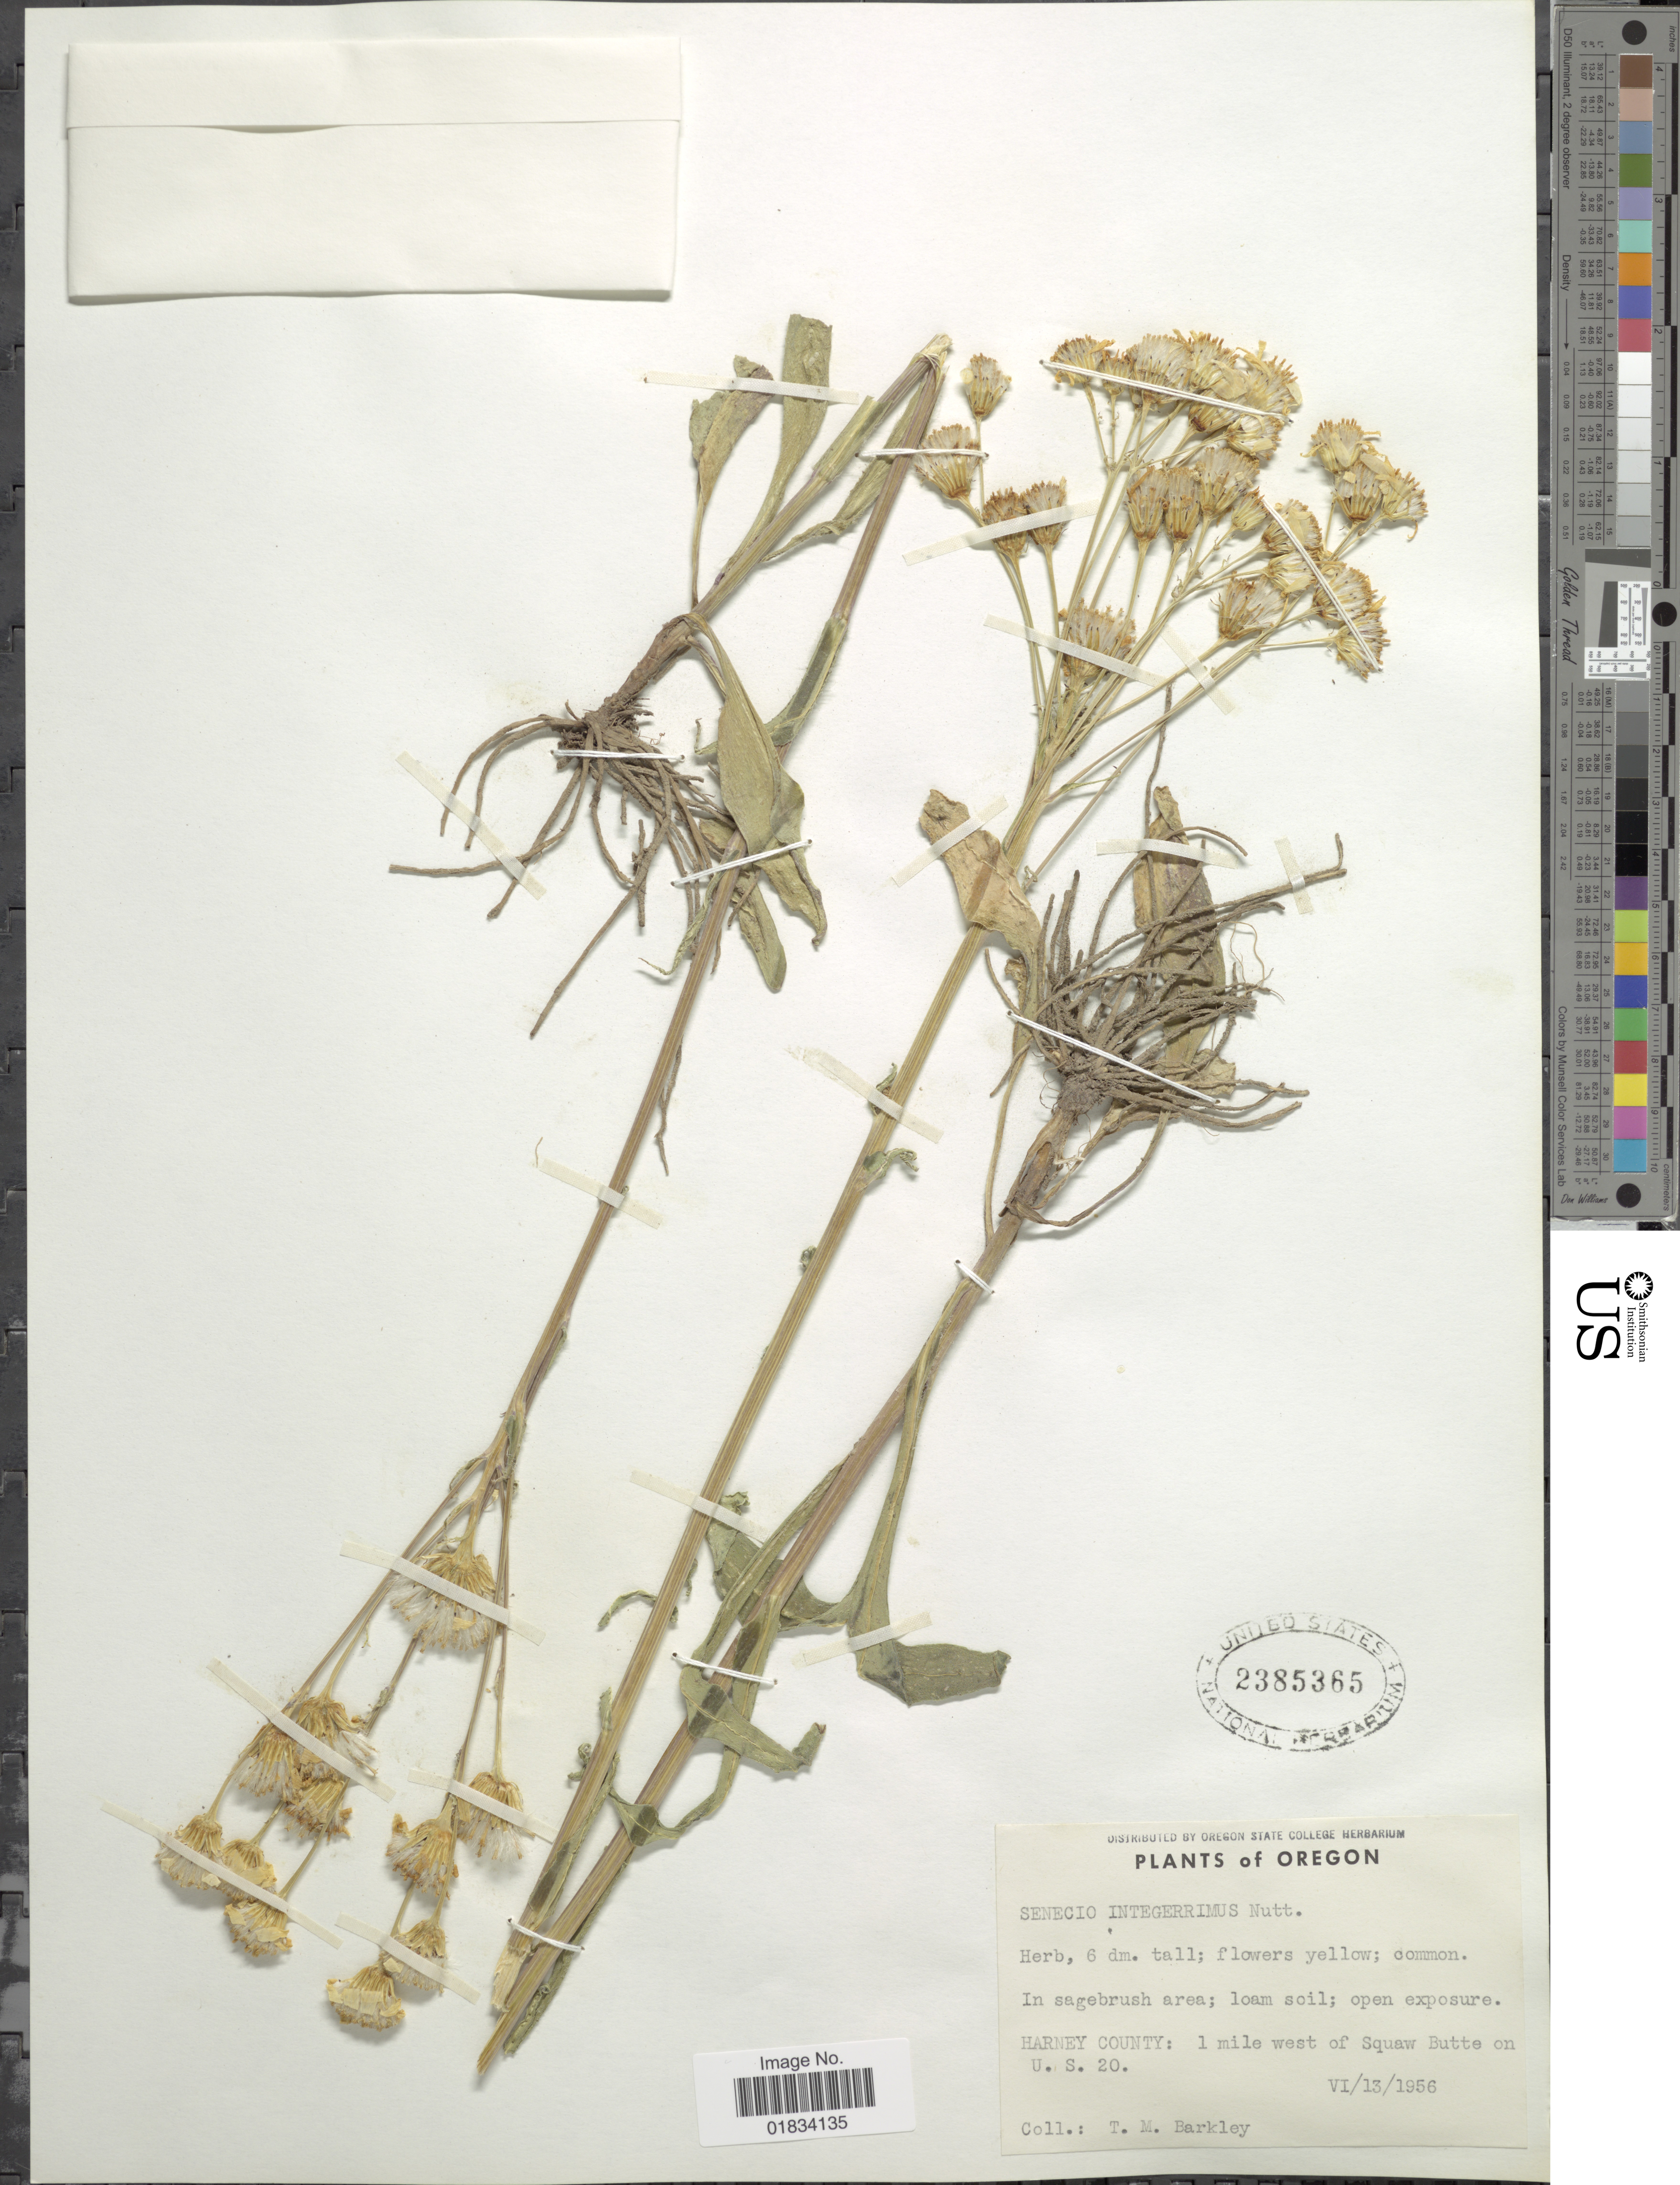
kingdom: Plantae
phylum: Tracheophyta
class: Magnoliopsida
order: Asterales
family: Asteraceae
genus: Senecio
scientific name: Senecio integerrimus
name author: Nutt.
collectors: T. M. Barkley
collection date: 1956-06-13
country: United States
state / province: Oregon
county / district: Harney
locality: Harney County: 1 mile west of Squaw Butte on U.S. 20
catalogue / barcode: US 2385365